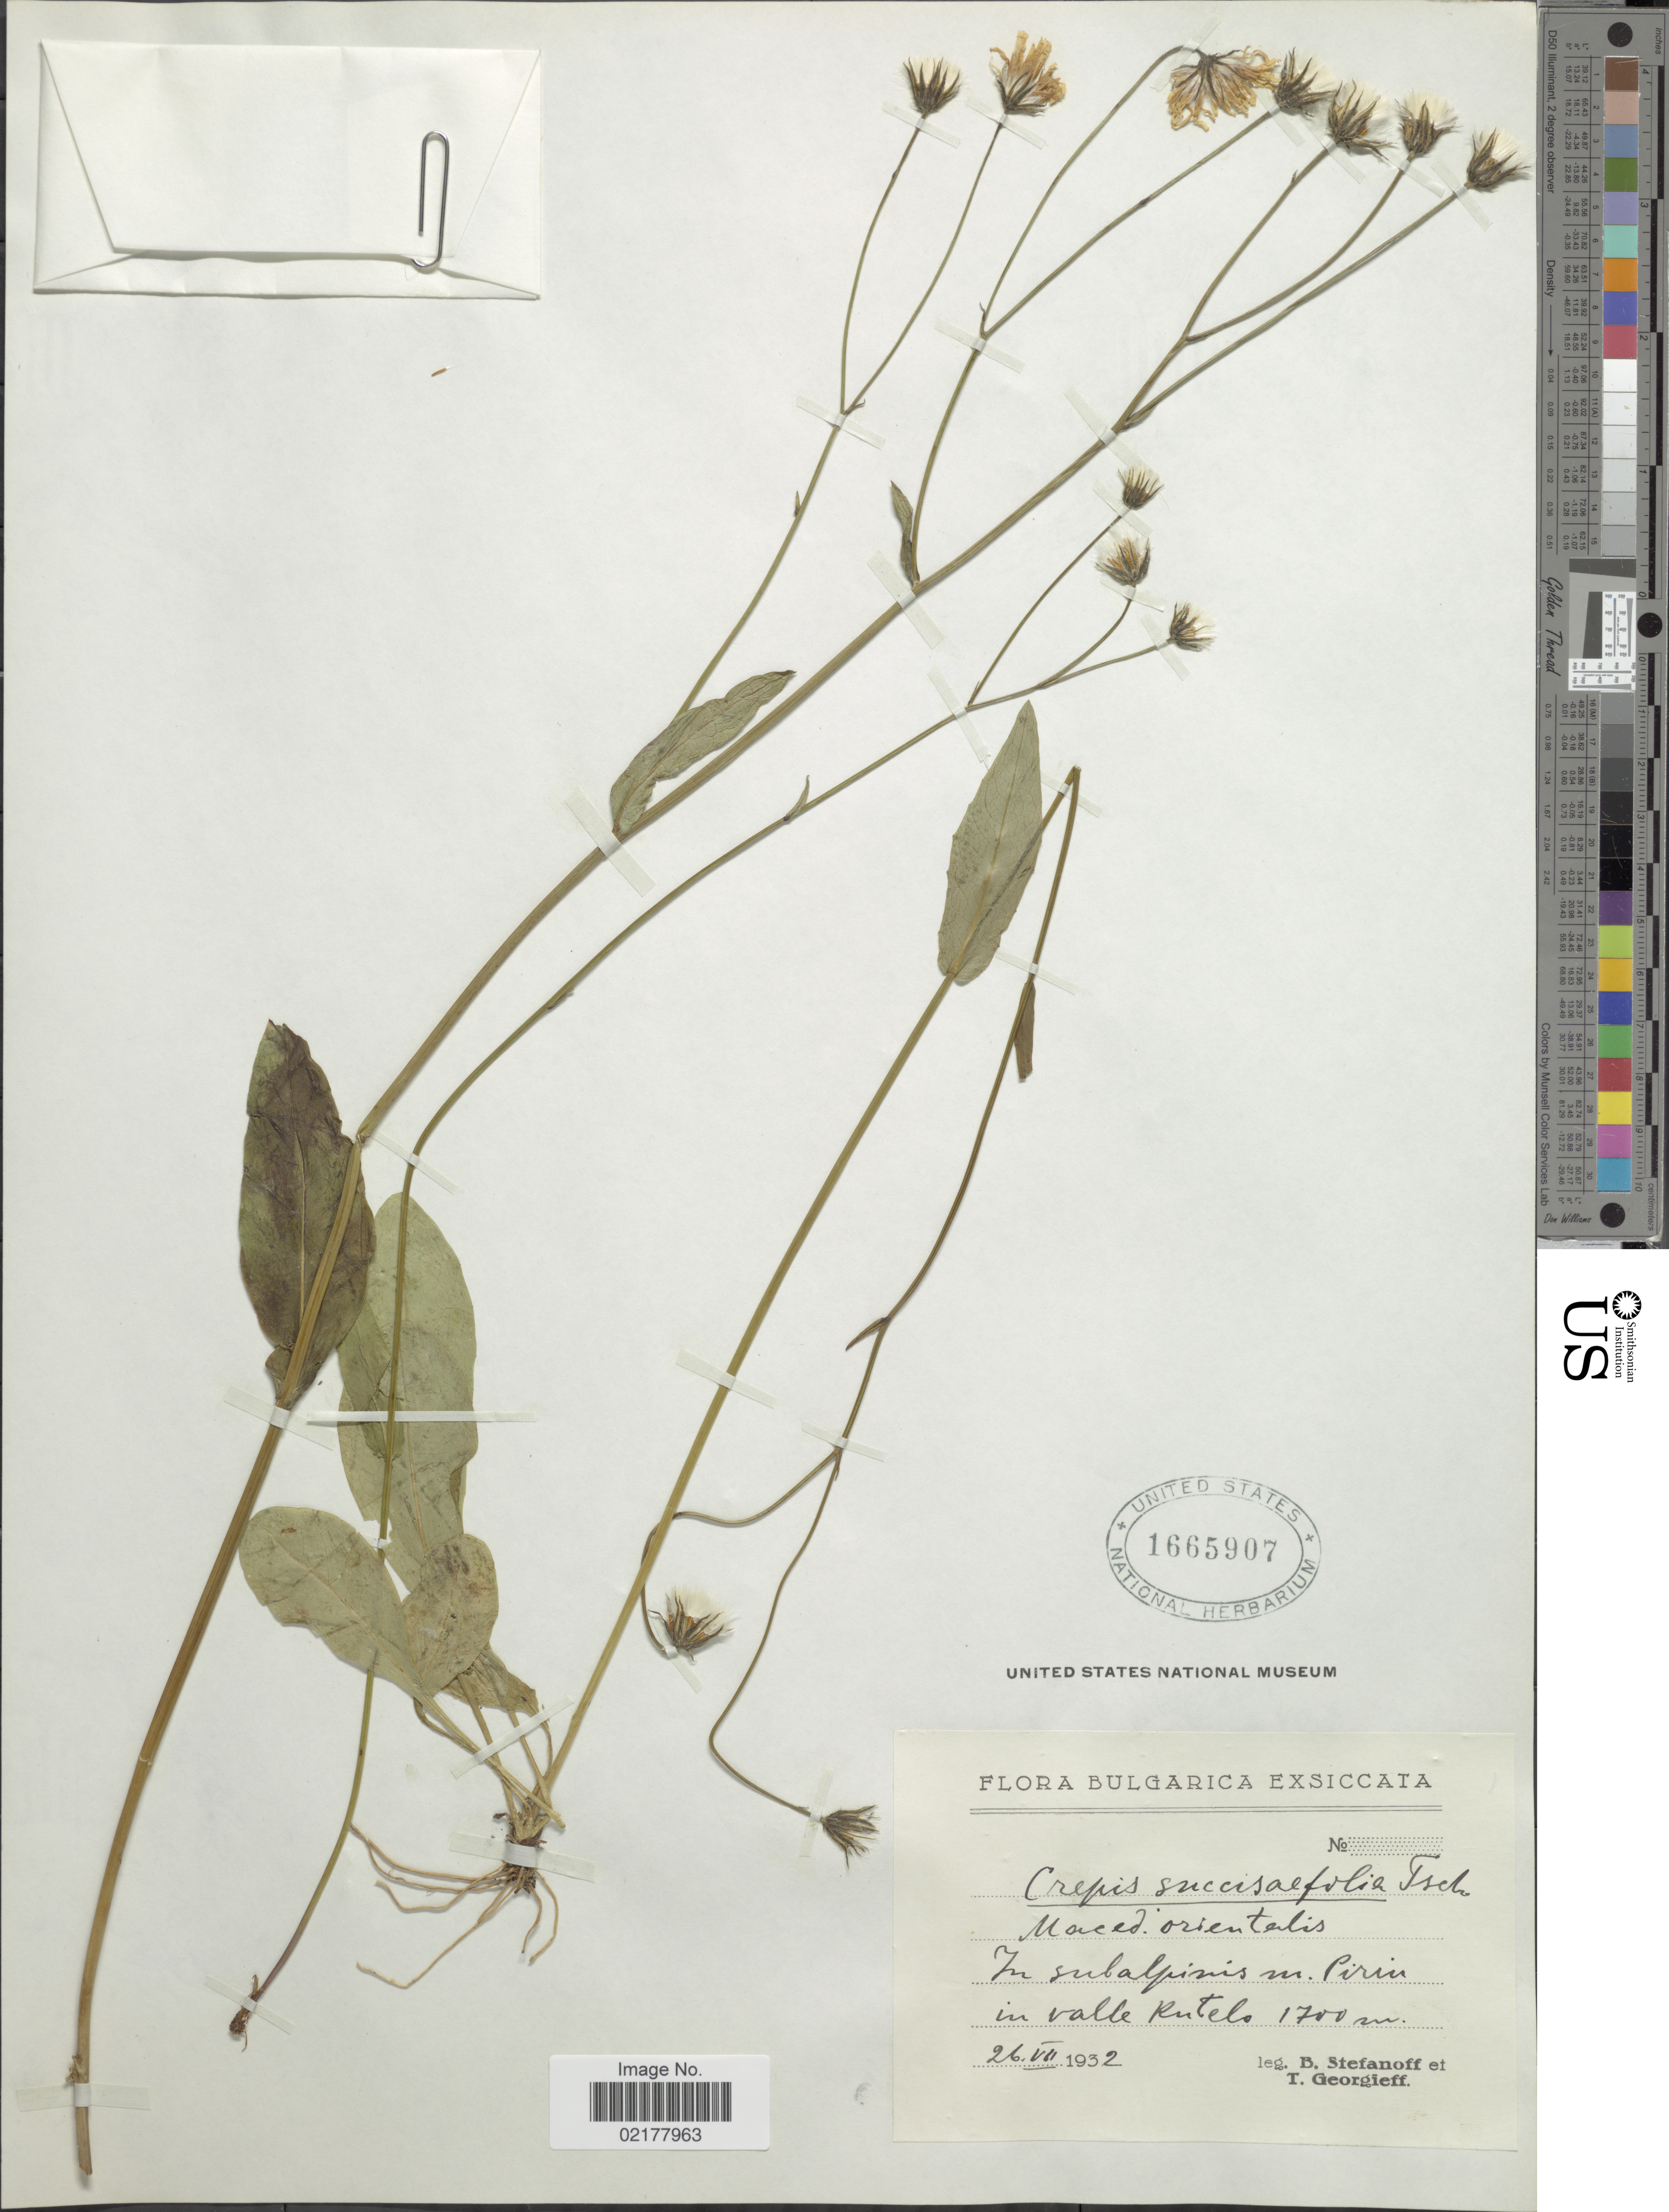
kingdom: Plantae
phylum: Tracheophyta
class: Magnoliopsida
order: Asterales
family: Asteraceae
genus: Crepis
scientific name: Crepis mollis subsp. succisifolia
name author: (All.) Dostál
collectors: B. Stefanoff & T. Georgieff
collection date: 1932-07-26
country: Bulgaria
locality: M. Pirin in valle Rutels [interpreted]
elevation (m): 1700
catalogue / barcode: US 1665907